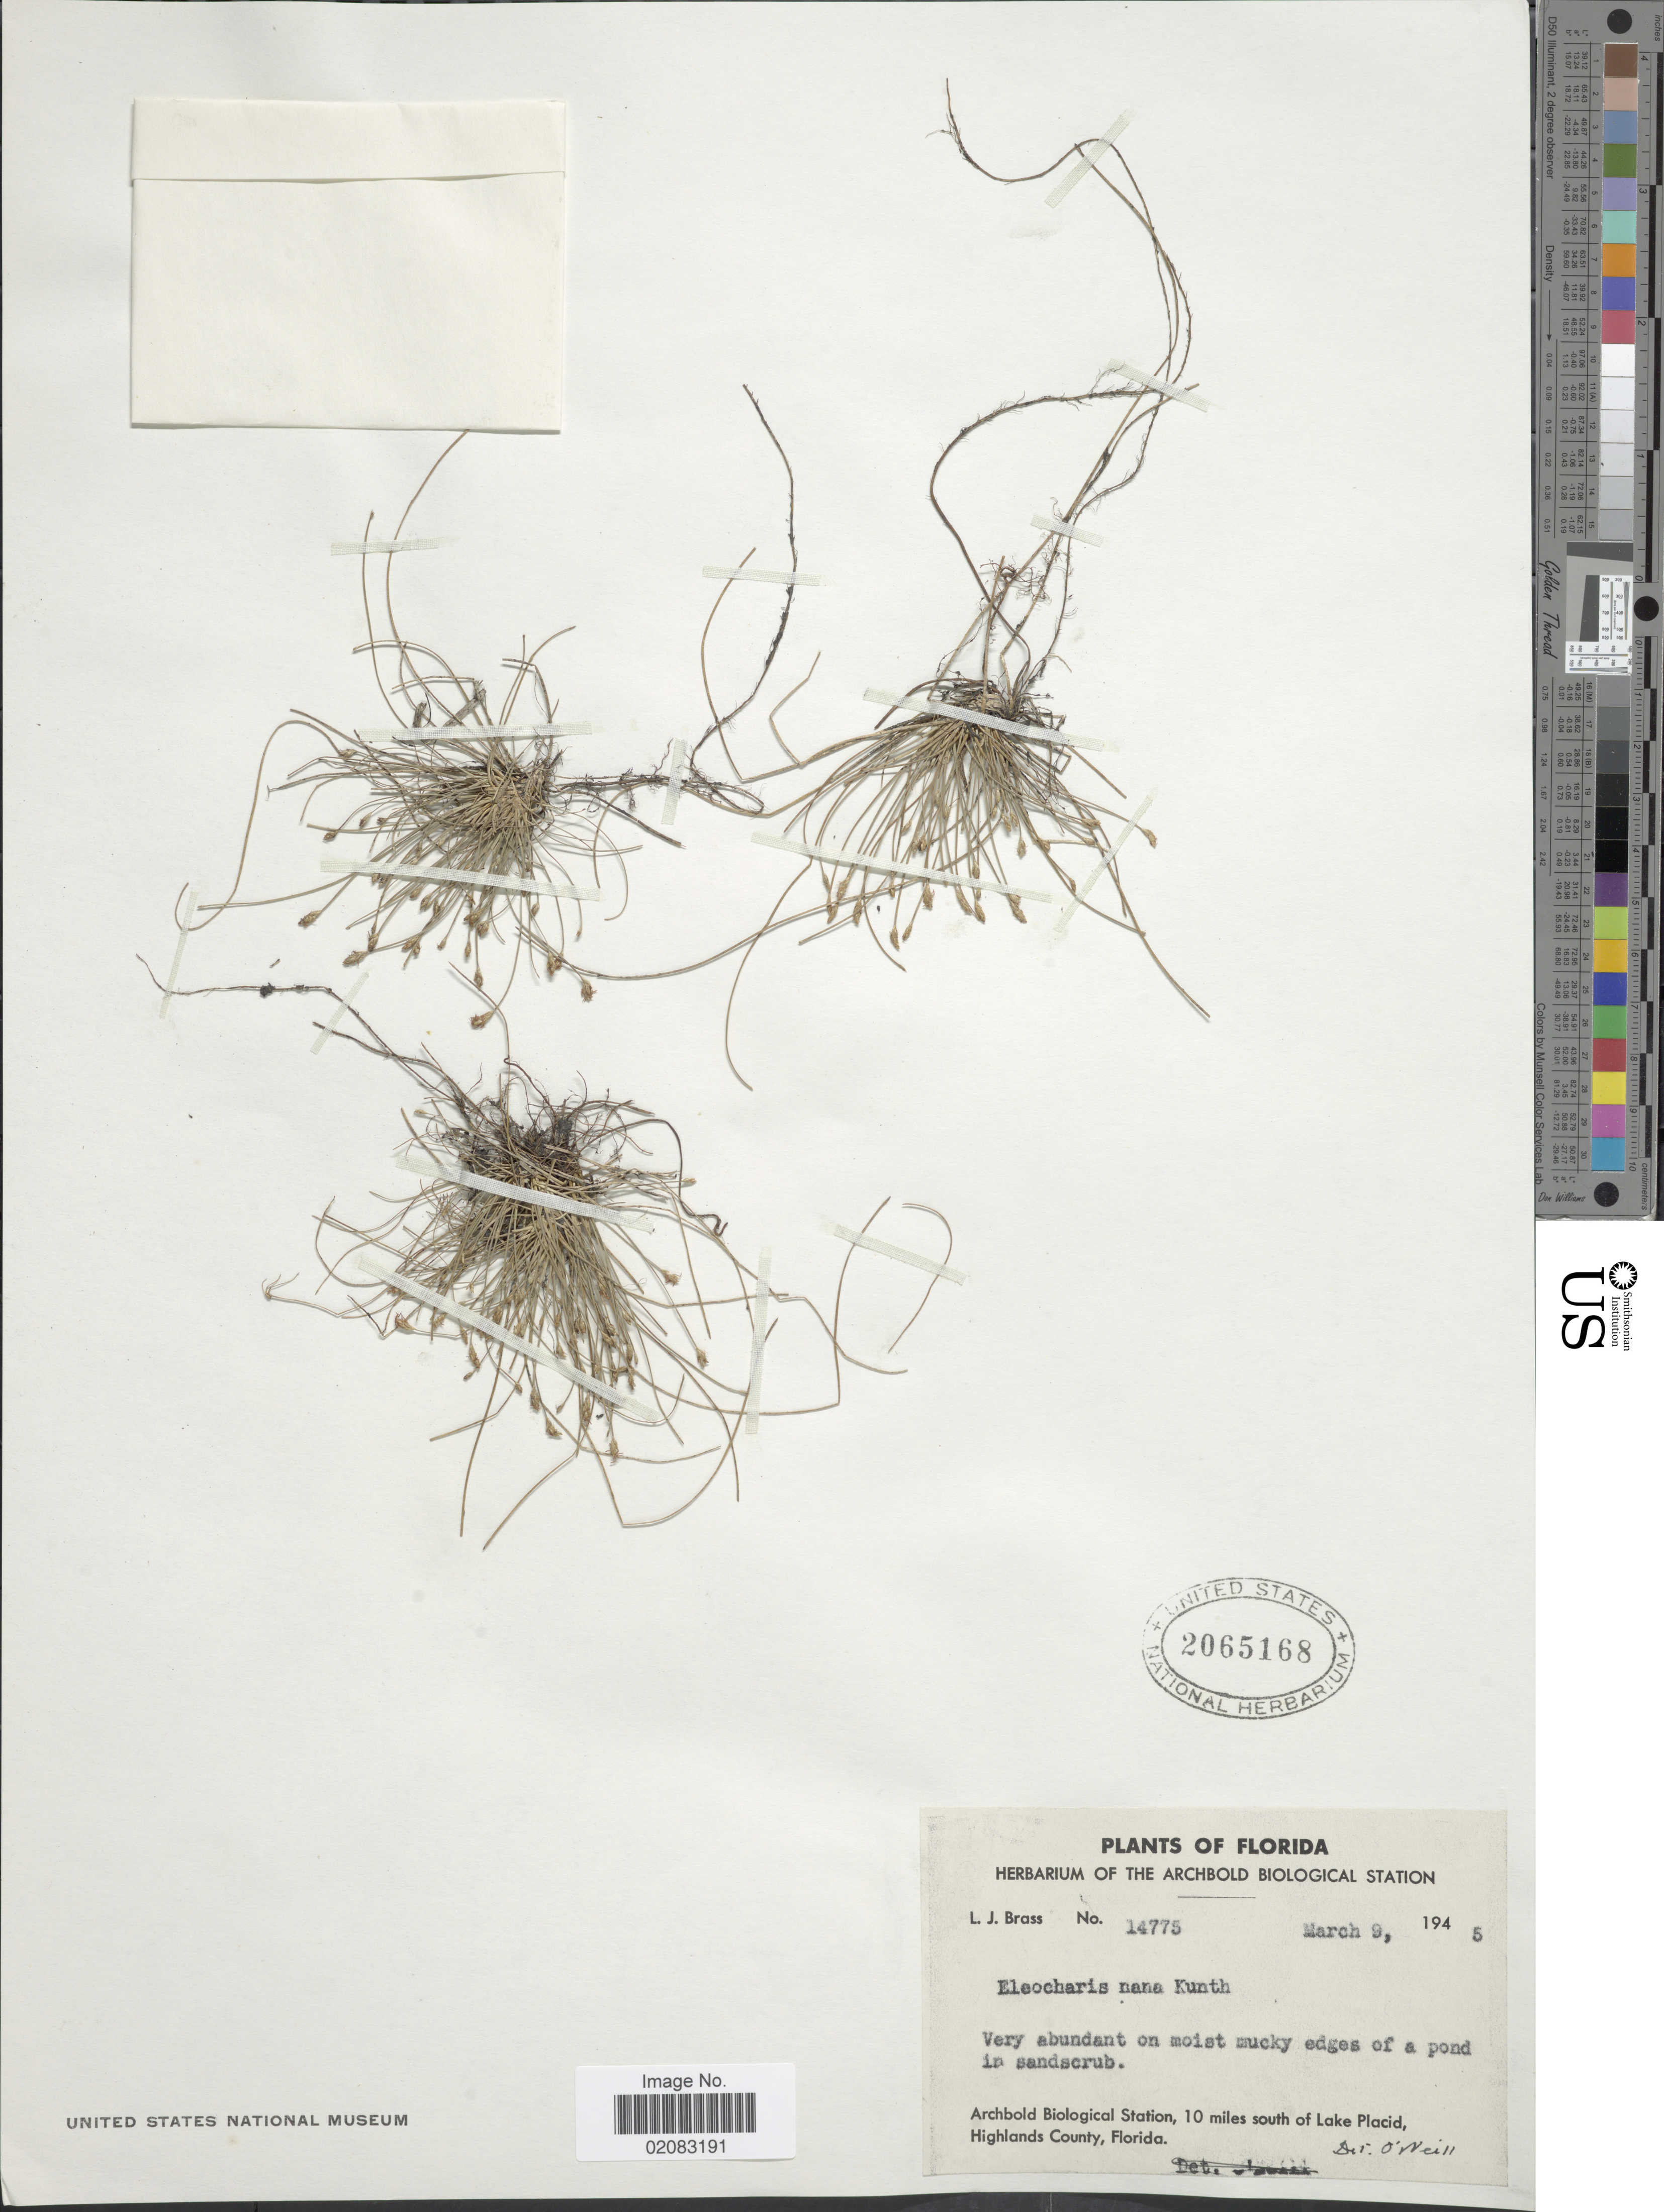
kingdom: Plantae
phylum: Tracheophyta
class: Liliopsida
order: Poales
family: Cyperaceae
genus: Eleocharis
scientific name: Eleocharis vivipara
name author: Link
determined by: Ward, Scott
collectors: L. J. Brass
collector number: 14775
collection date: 1945-03-09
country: United States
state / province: Florida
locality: Archbold Biological Station, 10 miles south of Lake Placid, Highlands County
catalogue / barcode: US 2065168